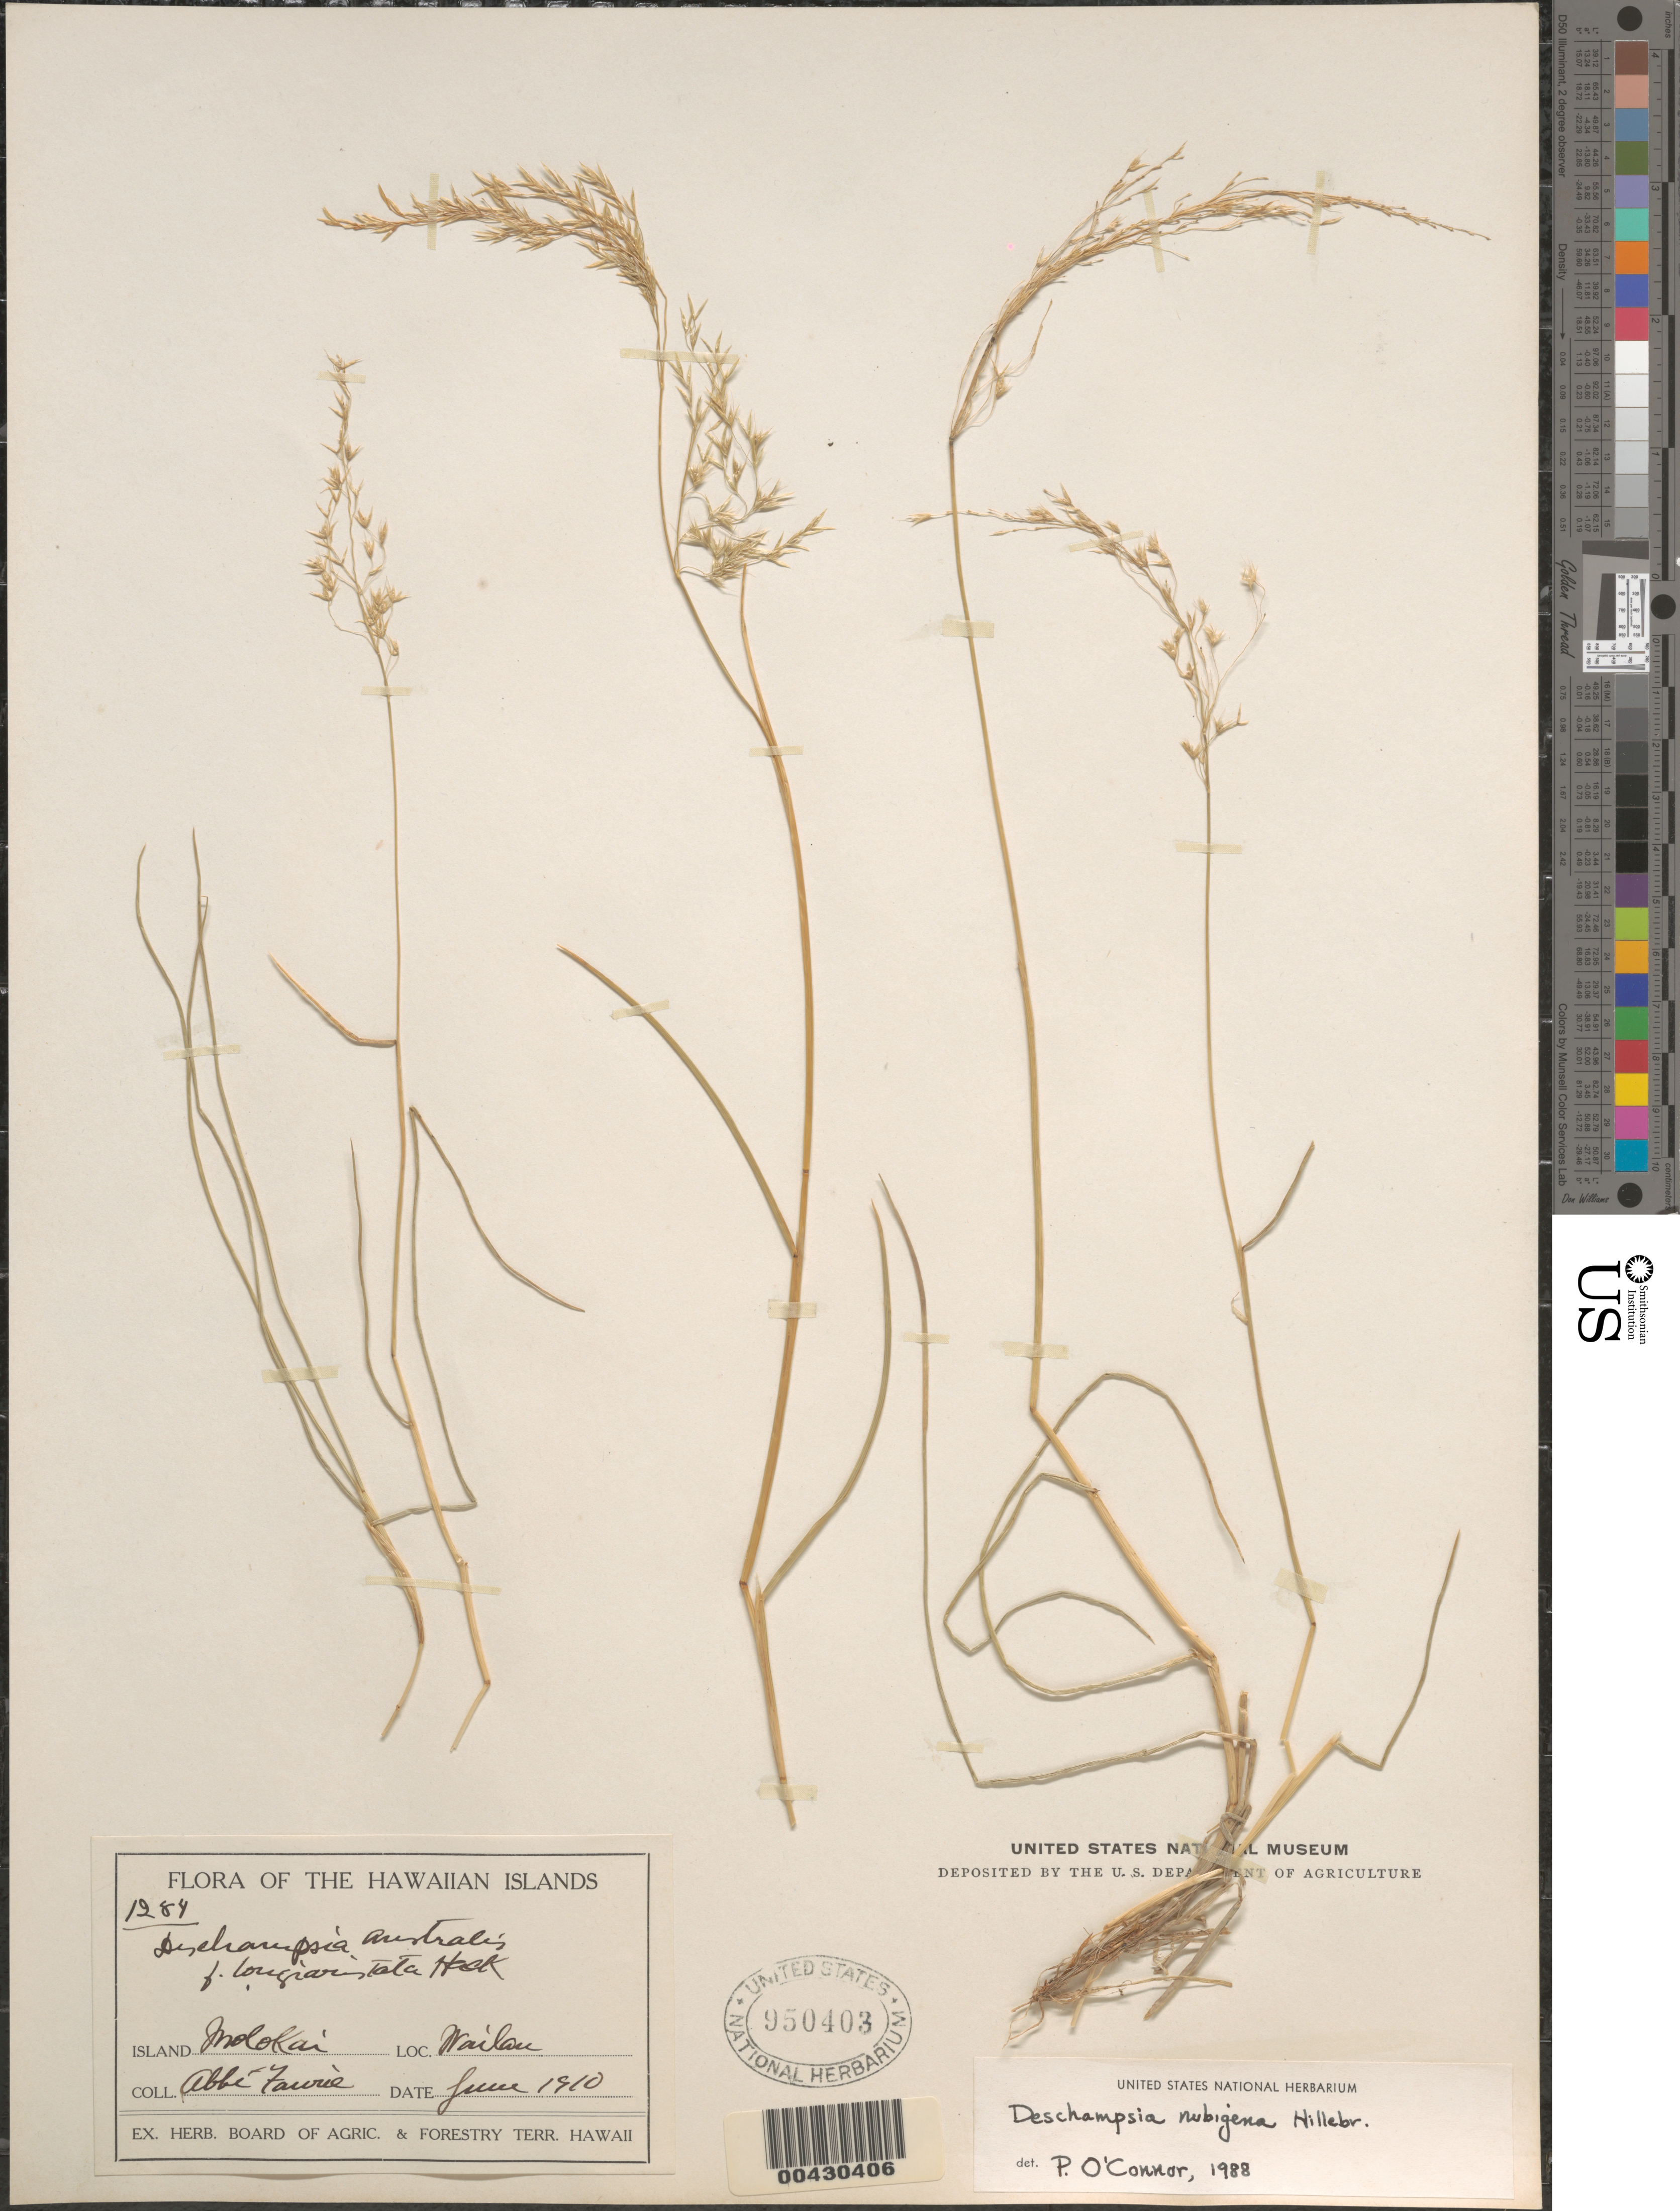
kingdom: Plantae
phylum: Tracheophyta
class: Liliopsida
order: Poales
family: Poaceae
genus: Deschampsia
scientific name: Deschampsia nubigena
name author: Hillebr.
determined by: O'Connor, P.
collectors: A. Faurie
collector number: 1284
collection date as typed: Jun 1910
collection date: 1910-06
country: United States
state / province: Hawaii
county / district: Kauai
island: Kaua'i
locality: Wailau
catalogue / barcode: US 950403